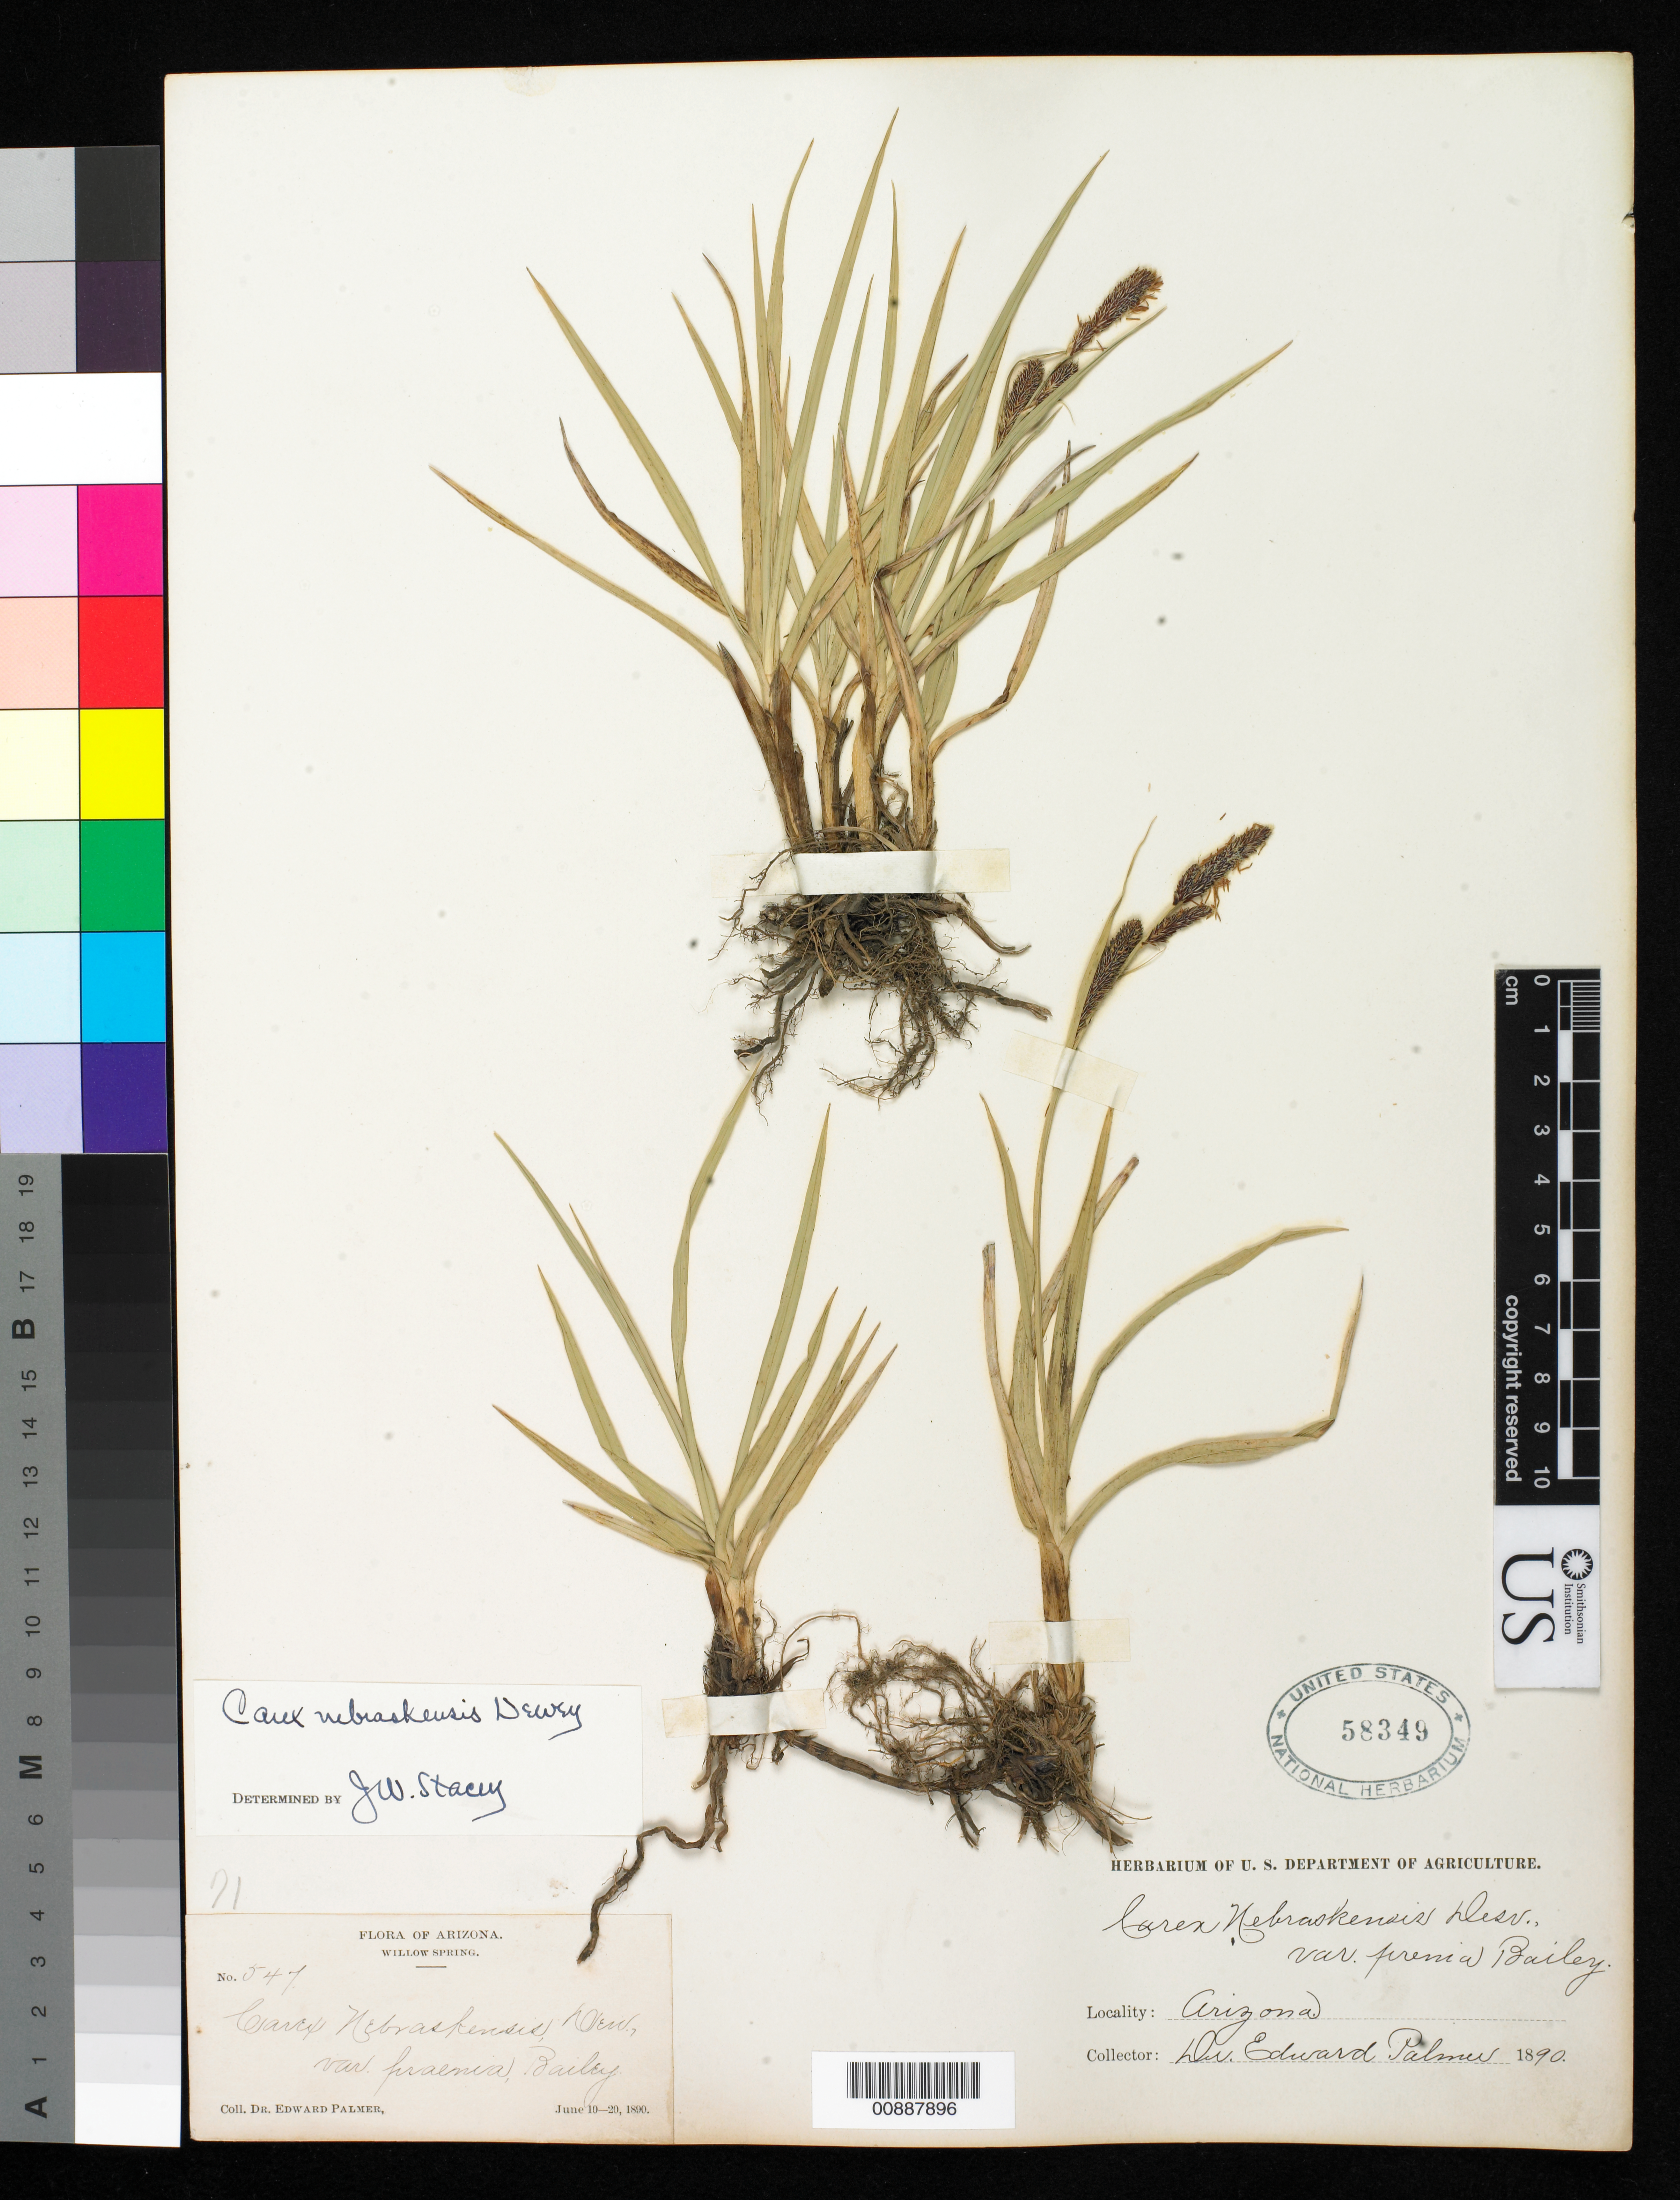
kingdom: Plantae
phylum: Tracheophyta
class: Liliopsida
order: Poales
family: Cyperaceae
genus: Carex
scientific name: Carex nebrascensis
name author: Dewey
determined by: Stacey, J. W.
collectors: E. Palmer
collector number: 547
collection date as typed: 10 Jun 1890 to 20 Jun 1890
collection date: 1890-06-10/1890-06-20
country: United States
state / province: Arizona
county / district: Coconino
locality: Willow Spring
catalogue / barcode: US 58349